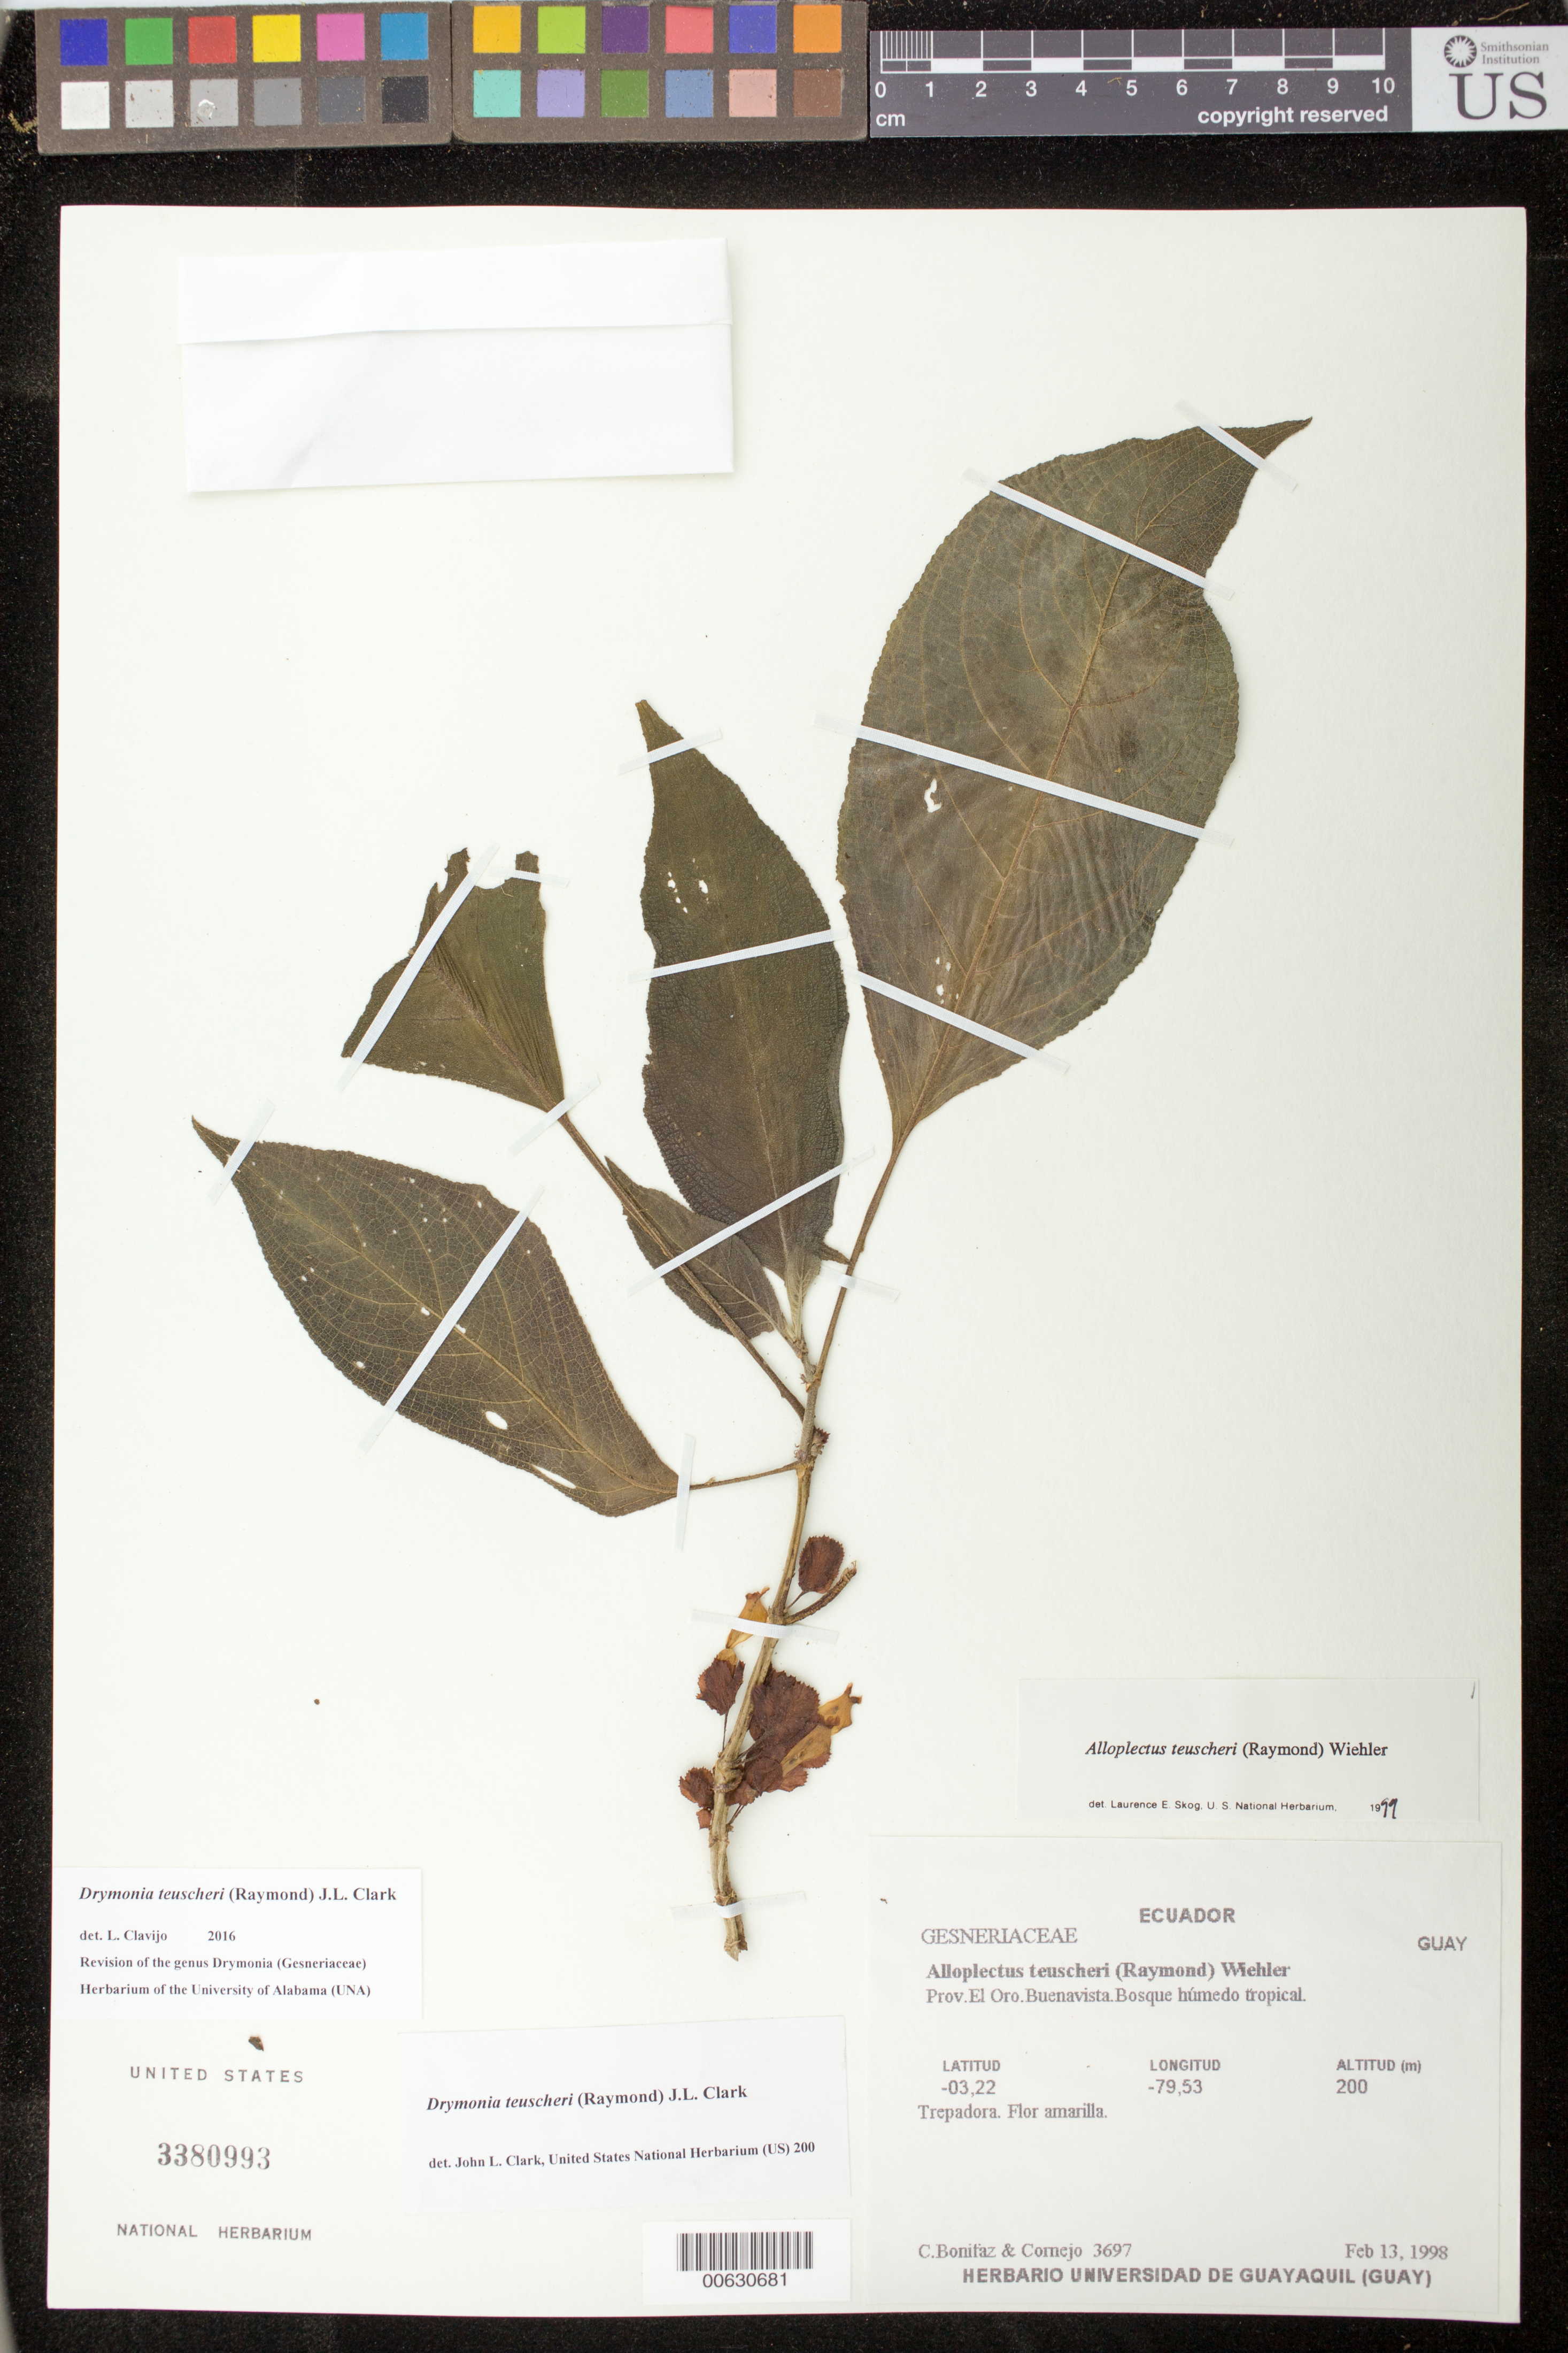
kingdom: Plantae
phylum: Tracheophyta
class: Magnoliopsida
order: Lamiales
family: Gesneriaceae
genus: Drymonia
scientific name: Drymonia teuscheri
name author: (Raymond) J.L. Clark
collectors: C. Bonifaz & X. F. Cornejo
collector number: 3697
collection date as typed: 13 Feb 1998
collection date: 1998-02-13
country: Ecuador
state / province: El Oro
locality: Buenavista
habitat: Bosque húmedo tropical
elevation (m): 200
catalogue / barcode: US 3380993